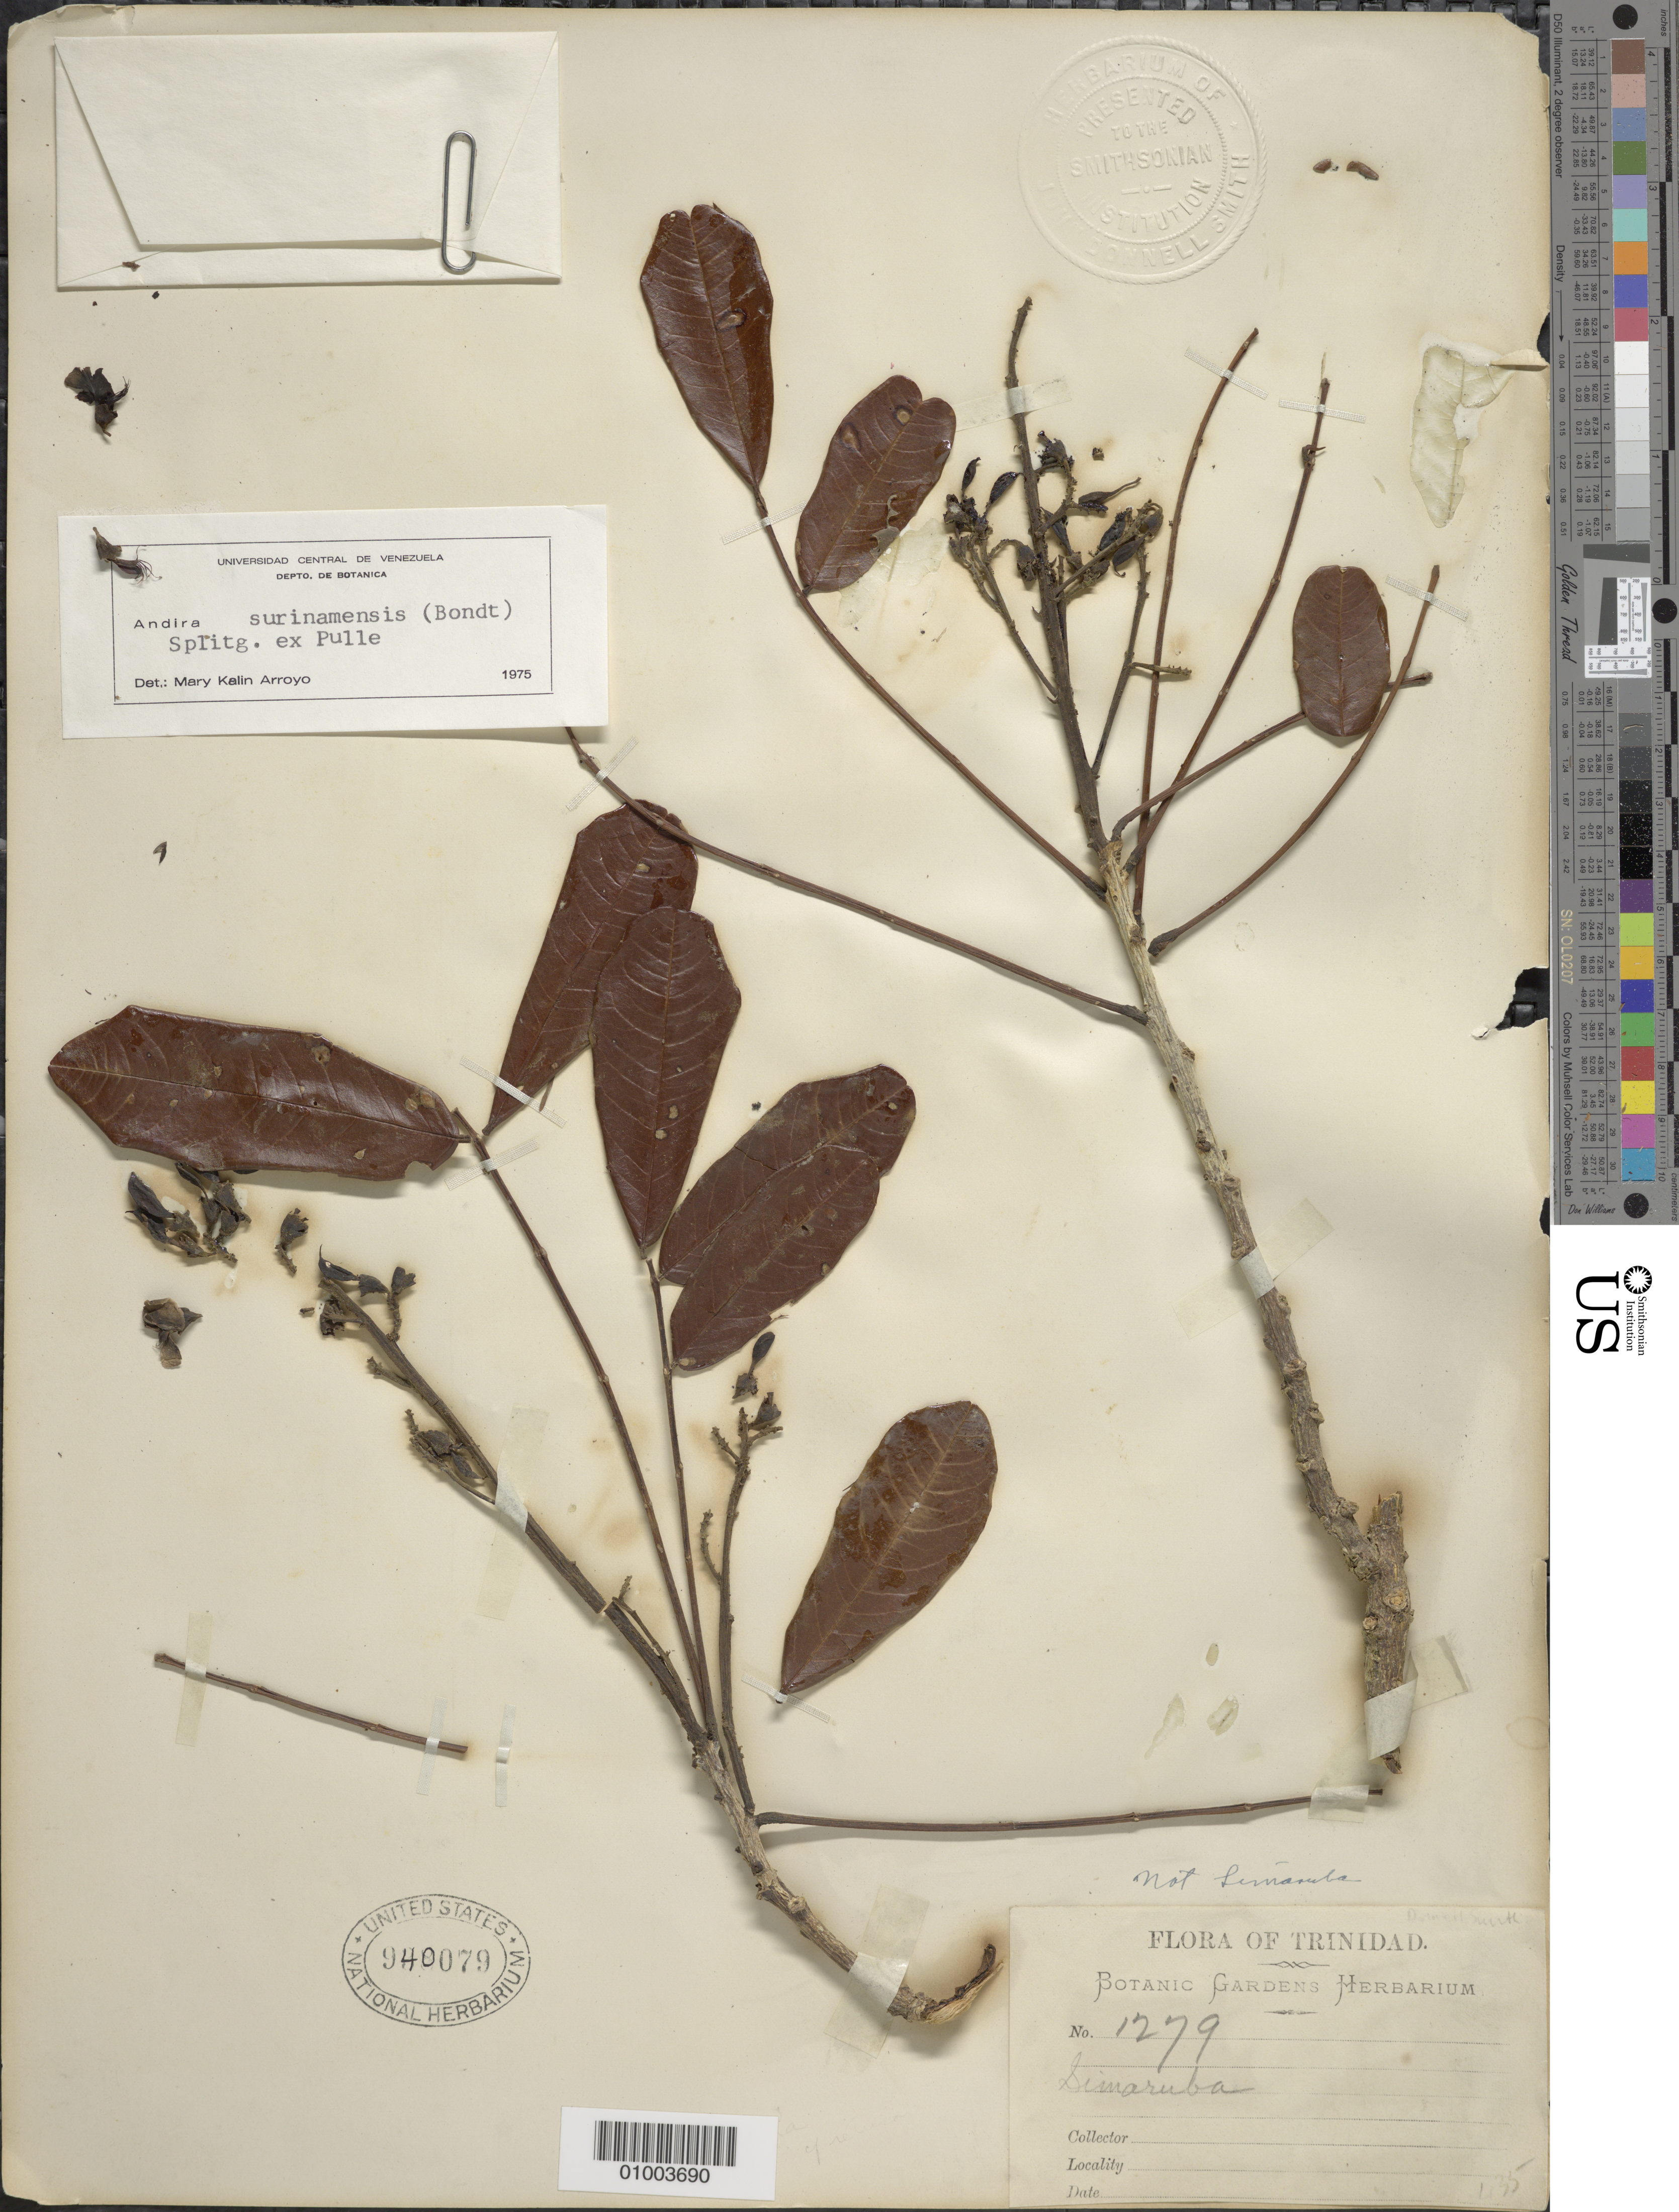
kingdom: Plantae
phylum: Tracheophyta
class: Magnoliopsida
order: Fabales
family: Fabaceae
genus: Andira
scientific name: Andira surinamensis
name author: (Bondt) Splitg. ex Amshoff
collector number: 1279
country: Trinidad and Tobago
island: Trinidad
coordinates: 0 N, 0 E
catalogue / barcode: US 940079